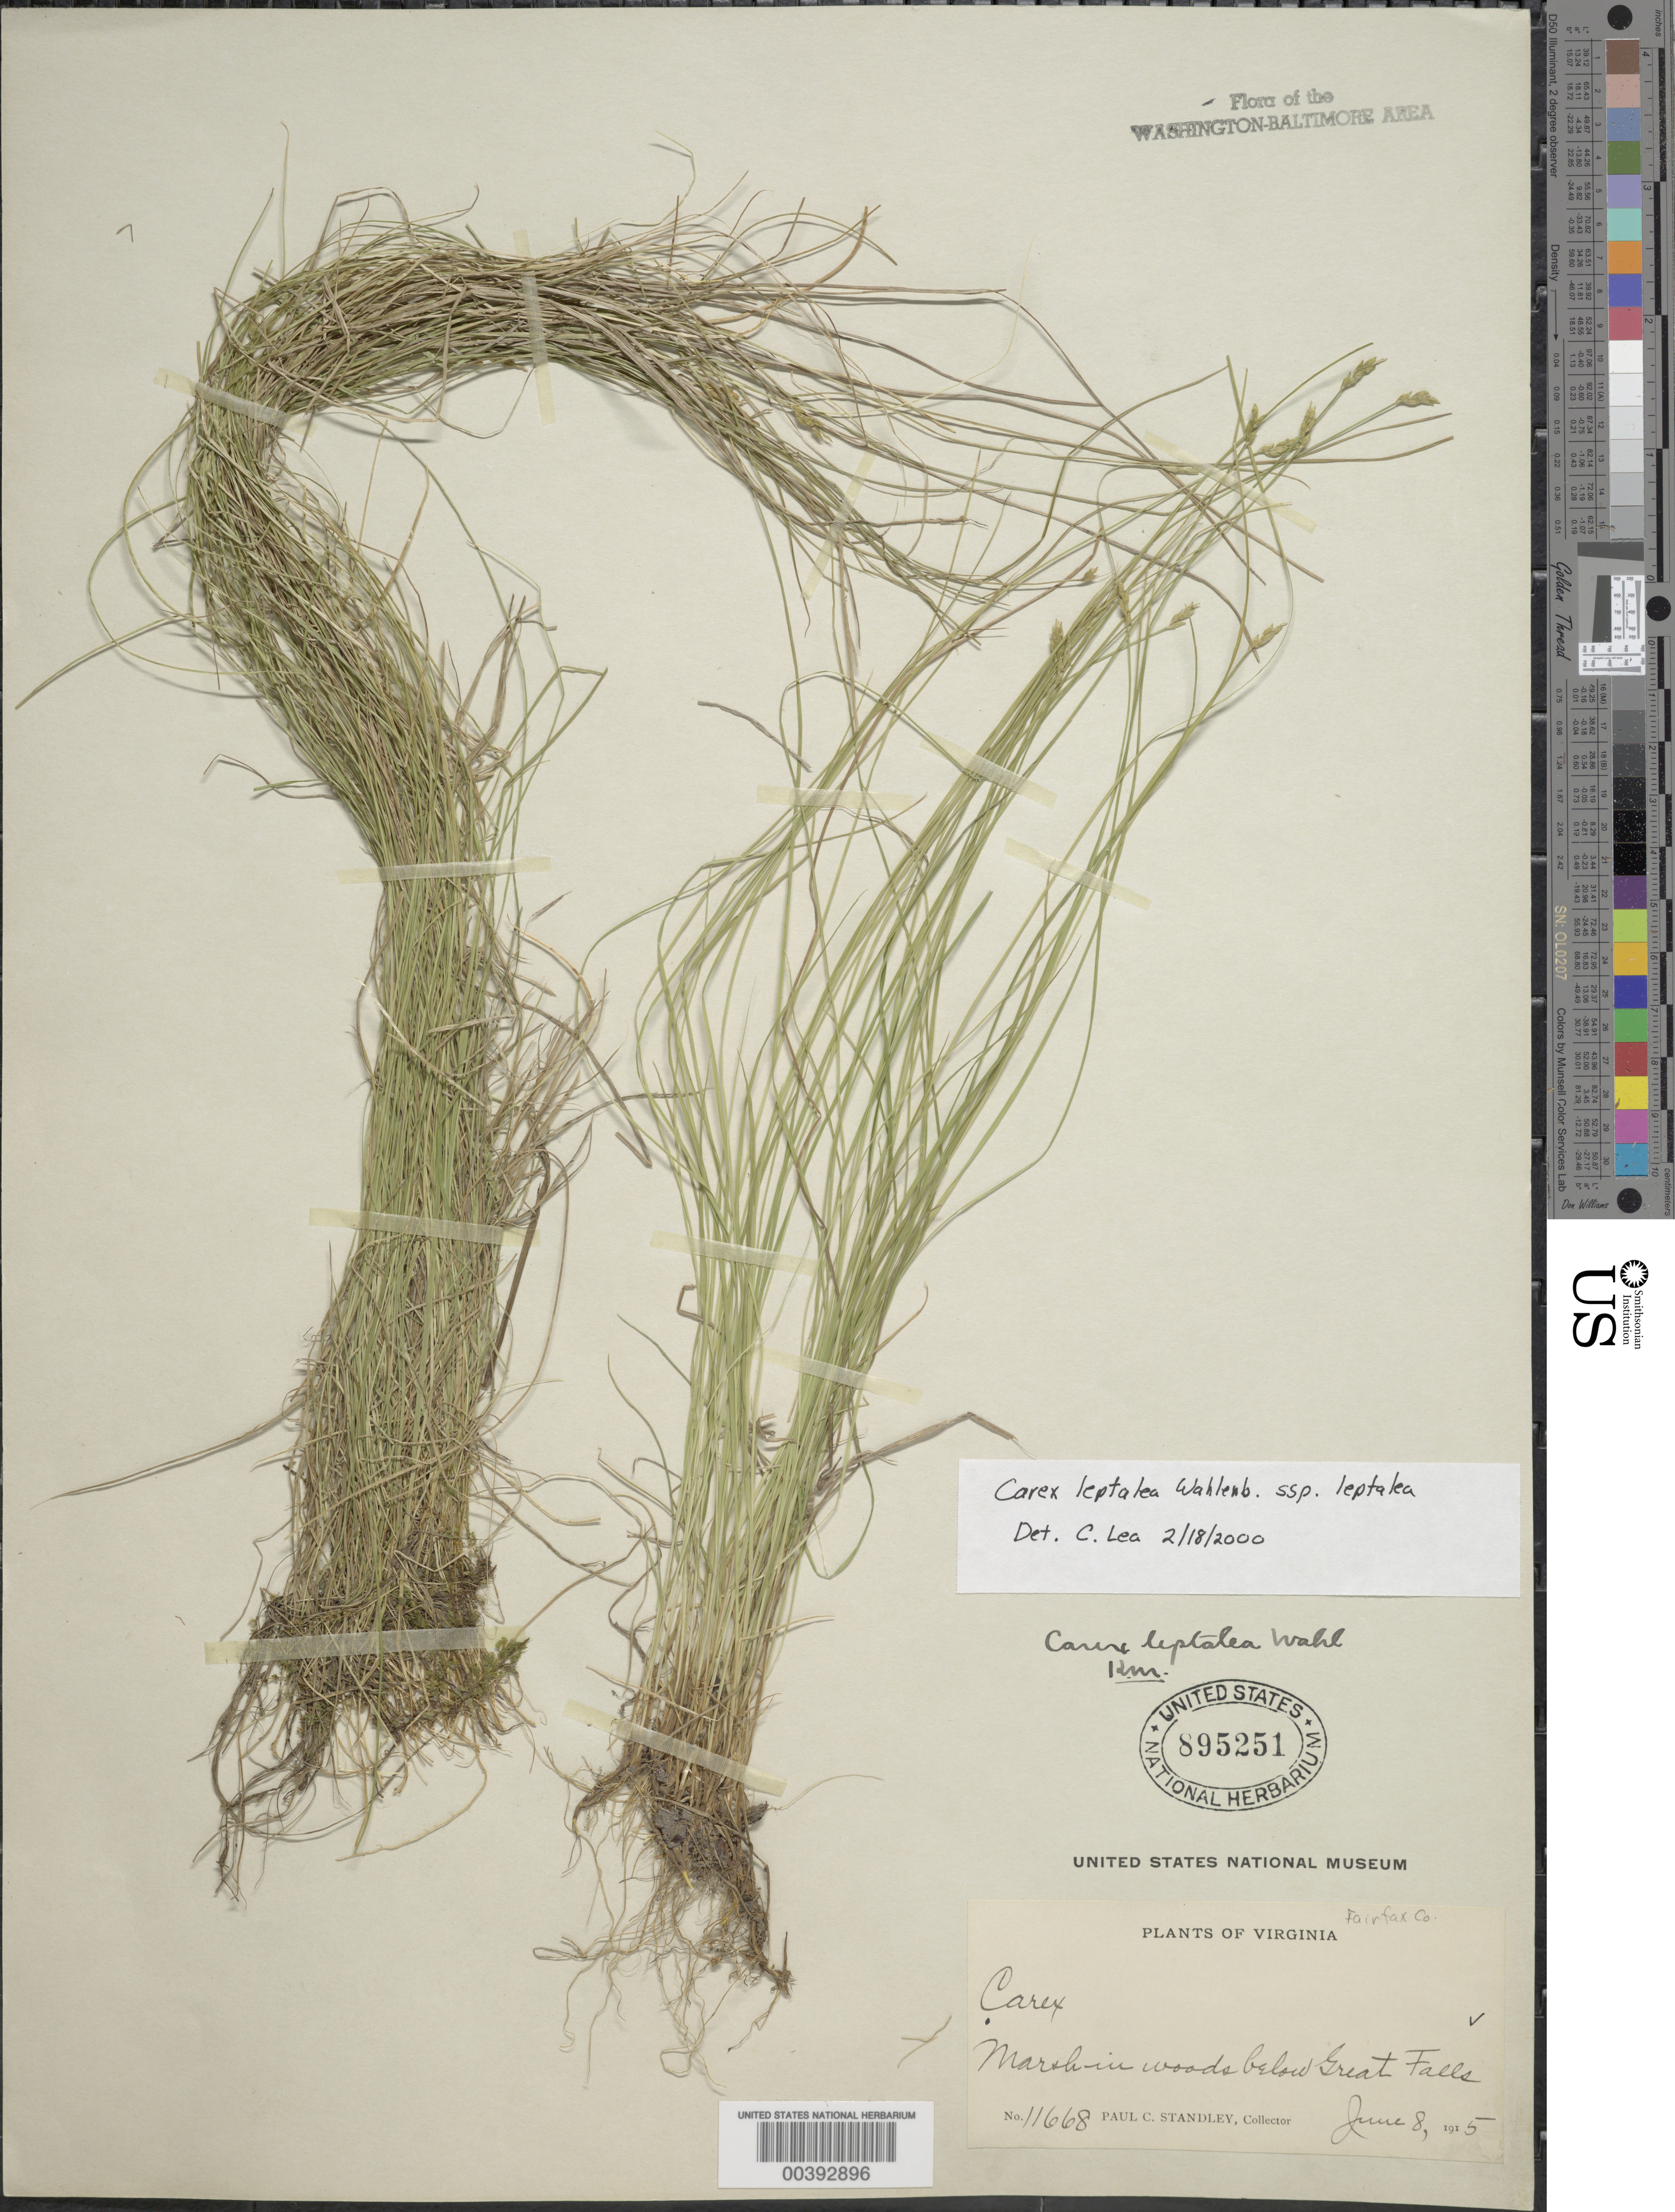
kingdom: Plantae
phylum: Tracheophyta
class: Liliopsida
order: Poales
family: Cyperaceae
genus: Carex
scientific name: Carex leptalea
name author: Wahlenb.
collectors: P. C. Standley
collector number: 11668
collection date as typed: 08 Jun 1915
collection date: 1915-06-08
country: United States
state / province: Virginia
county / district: Fairfax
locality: Below Great Falls C. & O. Canal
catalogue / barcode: US 895251